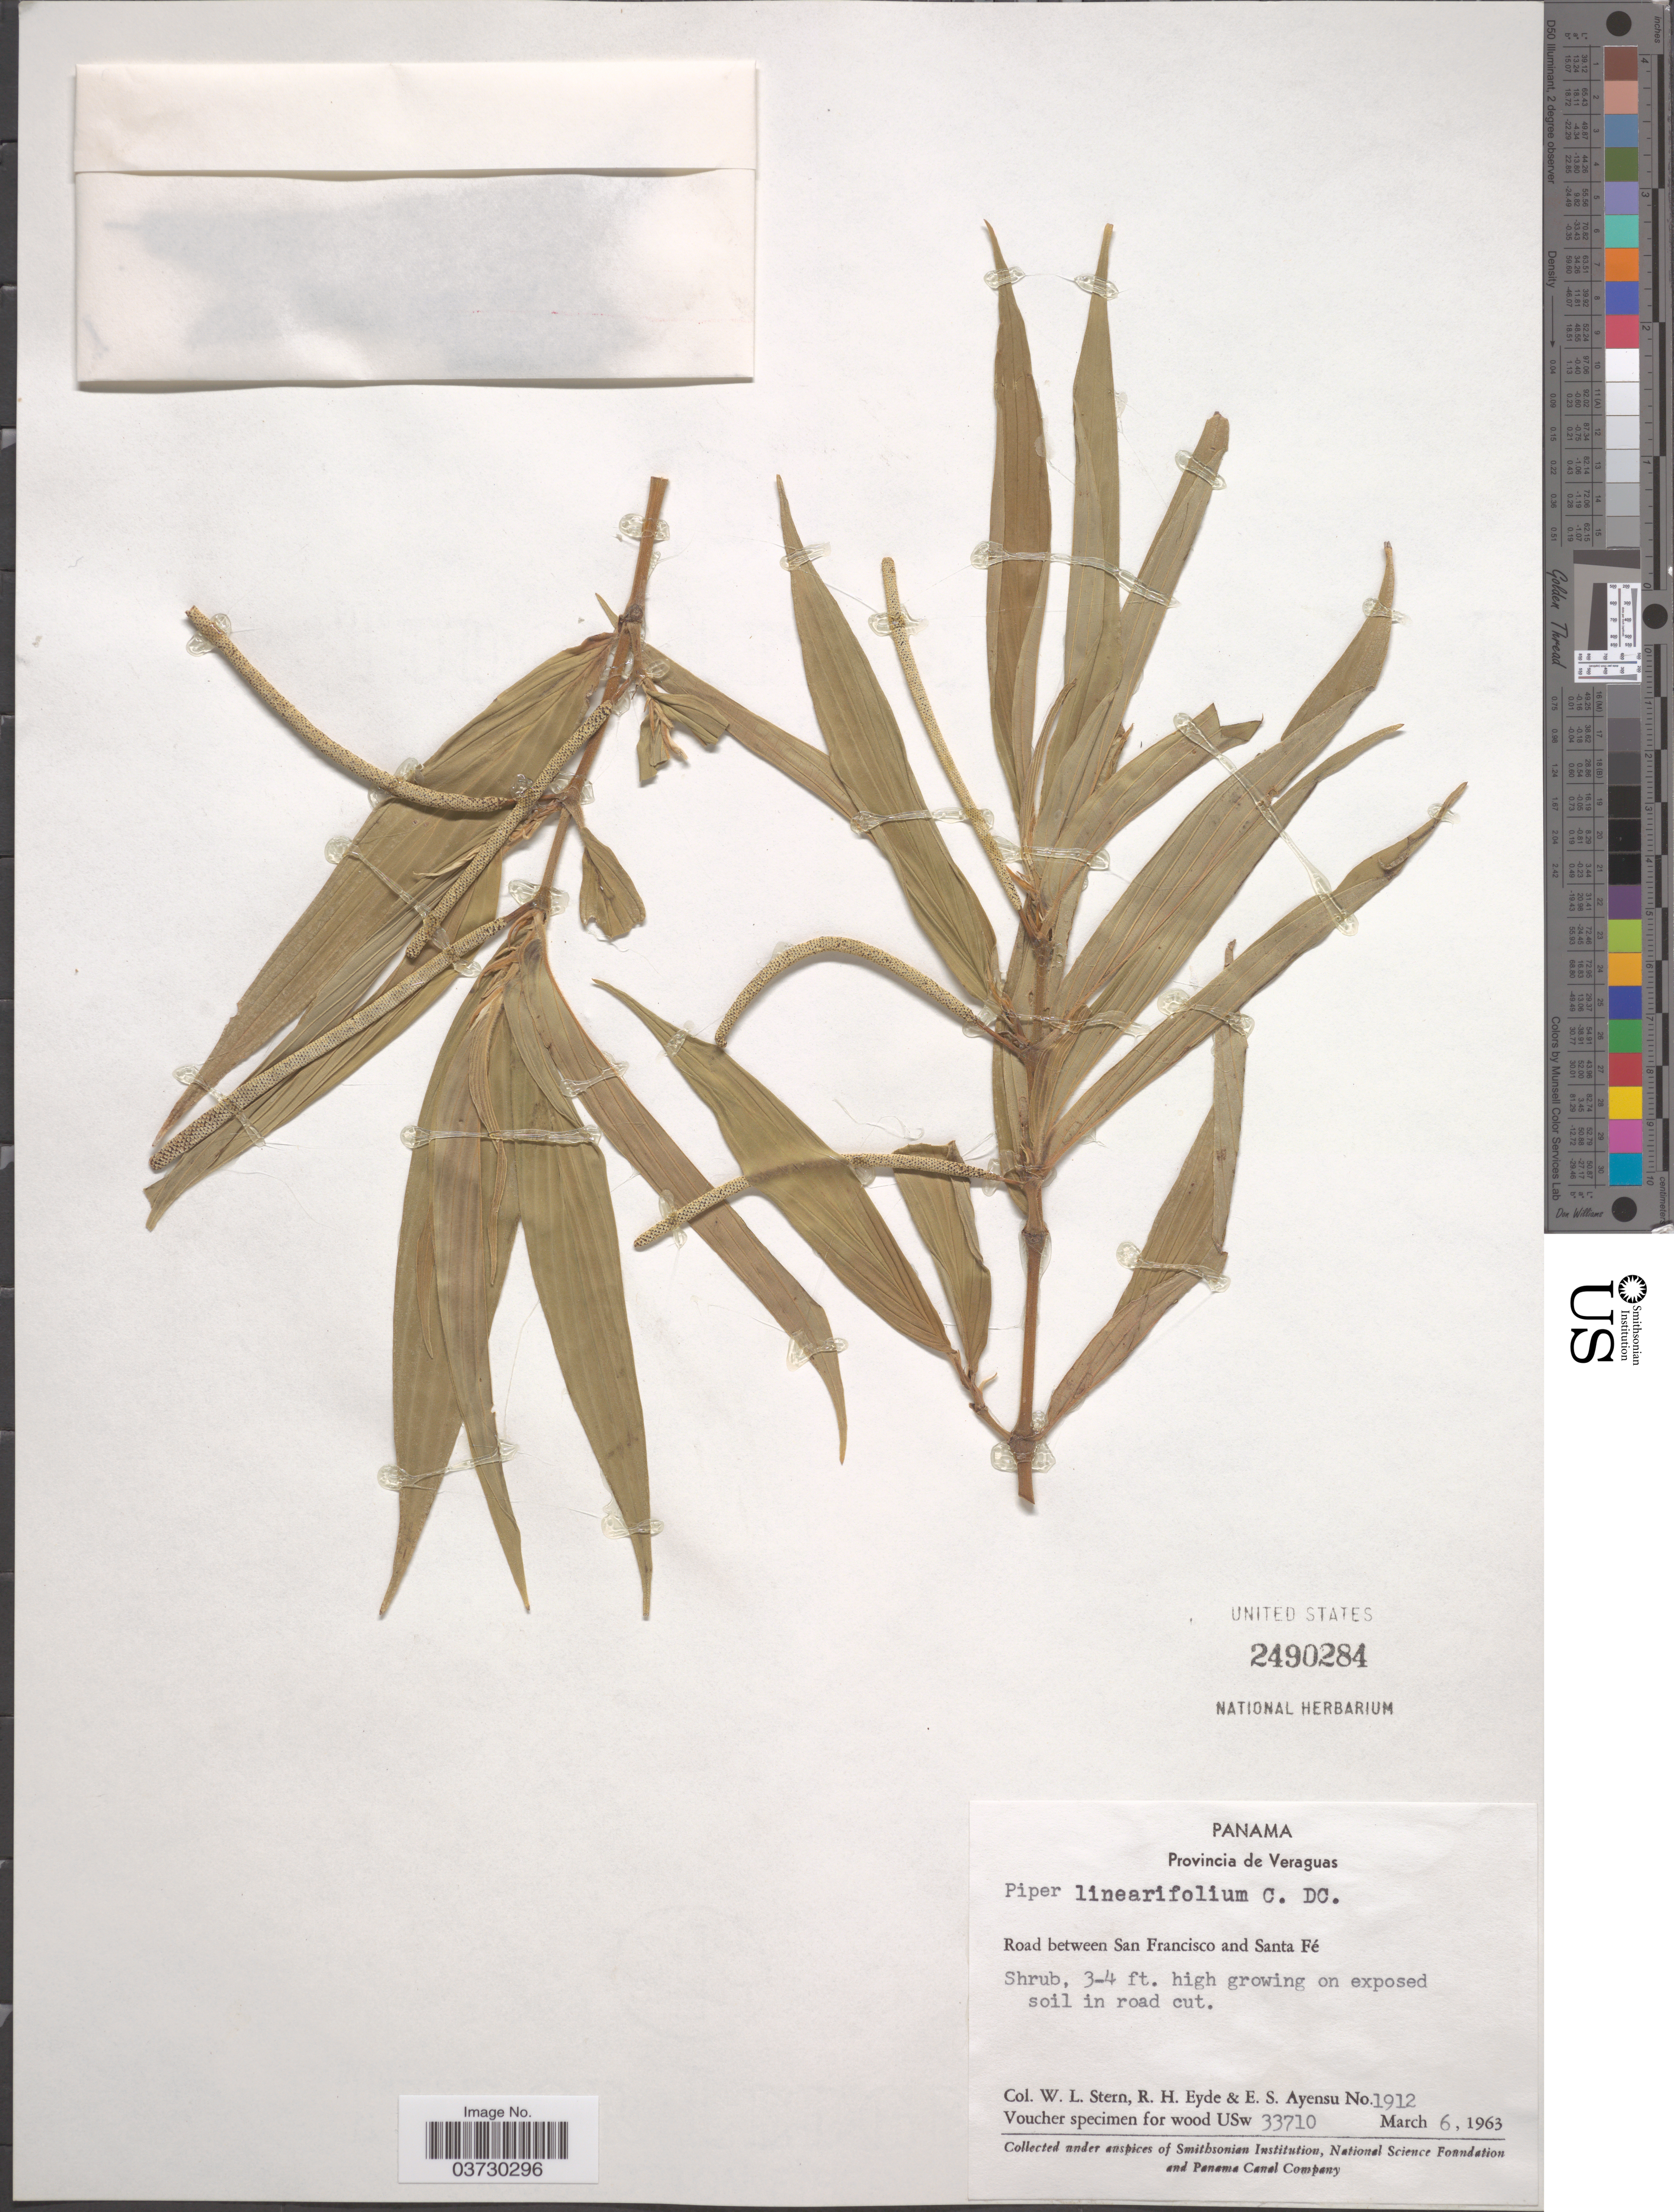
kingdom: Plantae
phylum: Tracheophyta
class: Magnoliopsida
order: Piperales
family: Piperaceae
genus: Piper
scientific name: Piper linearifolium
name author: C. DC.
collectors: W. L. Stern, R. H. Eyde & E. S. Ayensu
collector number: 1912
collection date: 1963-03-06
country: Panama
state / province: Veraguas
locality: Road between San Francisco and Santa Fé.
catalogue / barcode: US 2490284